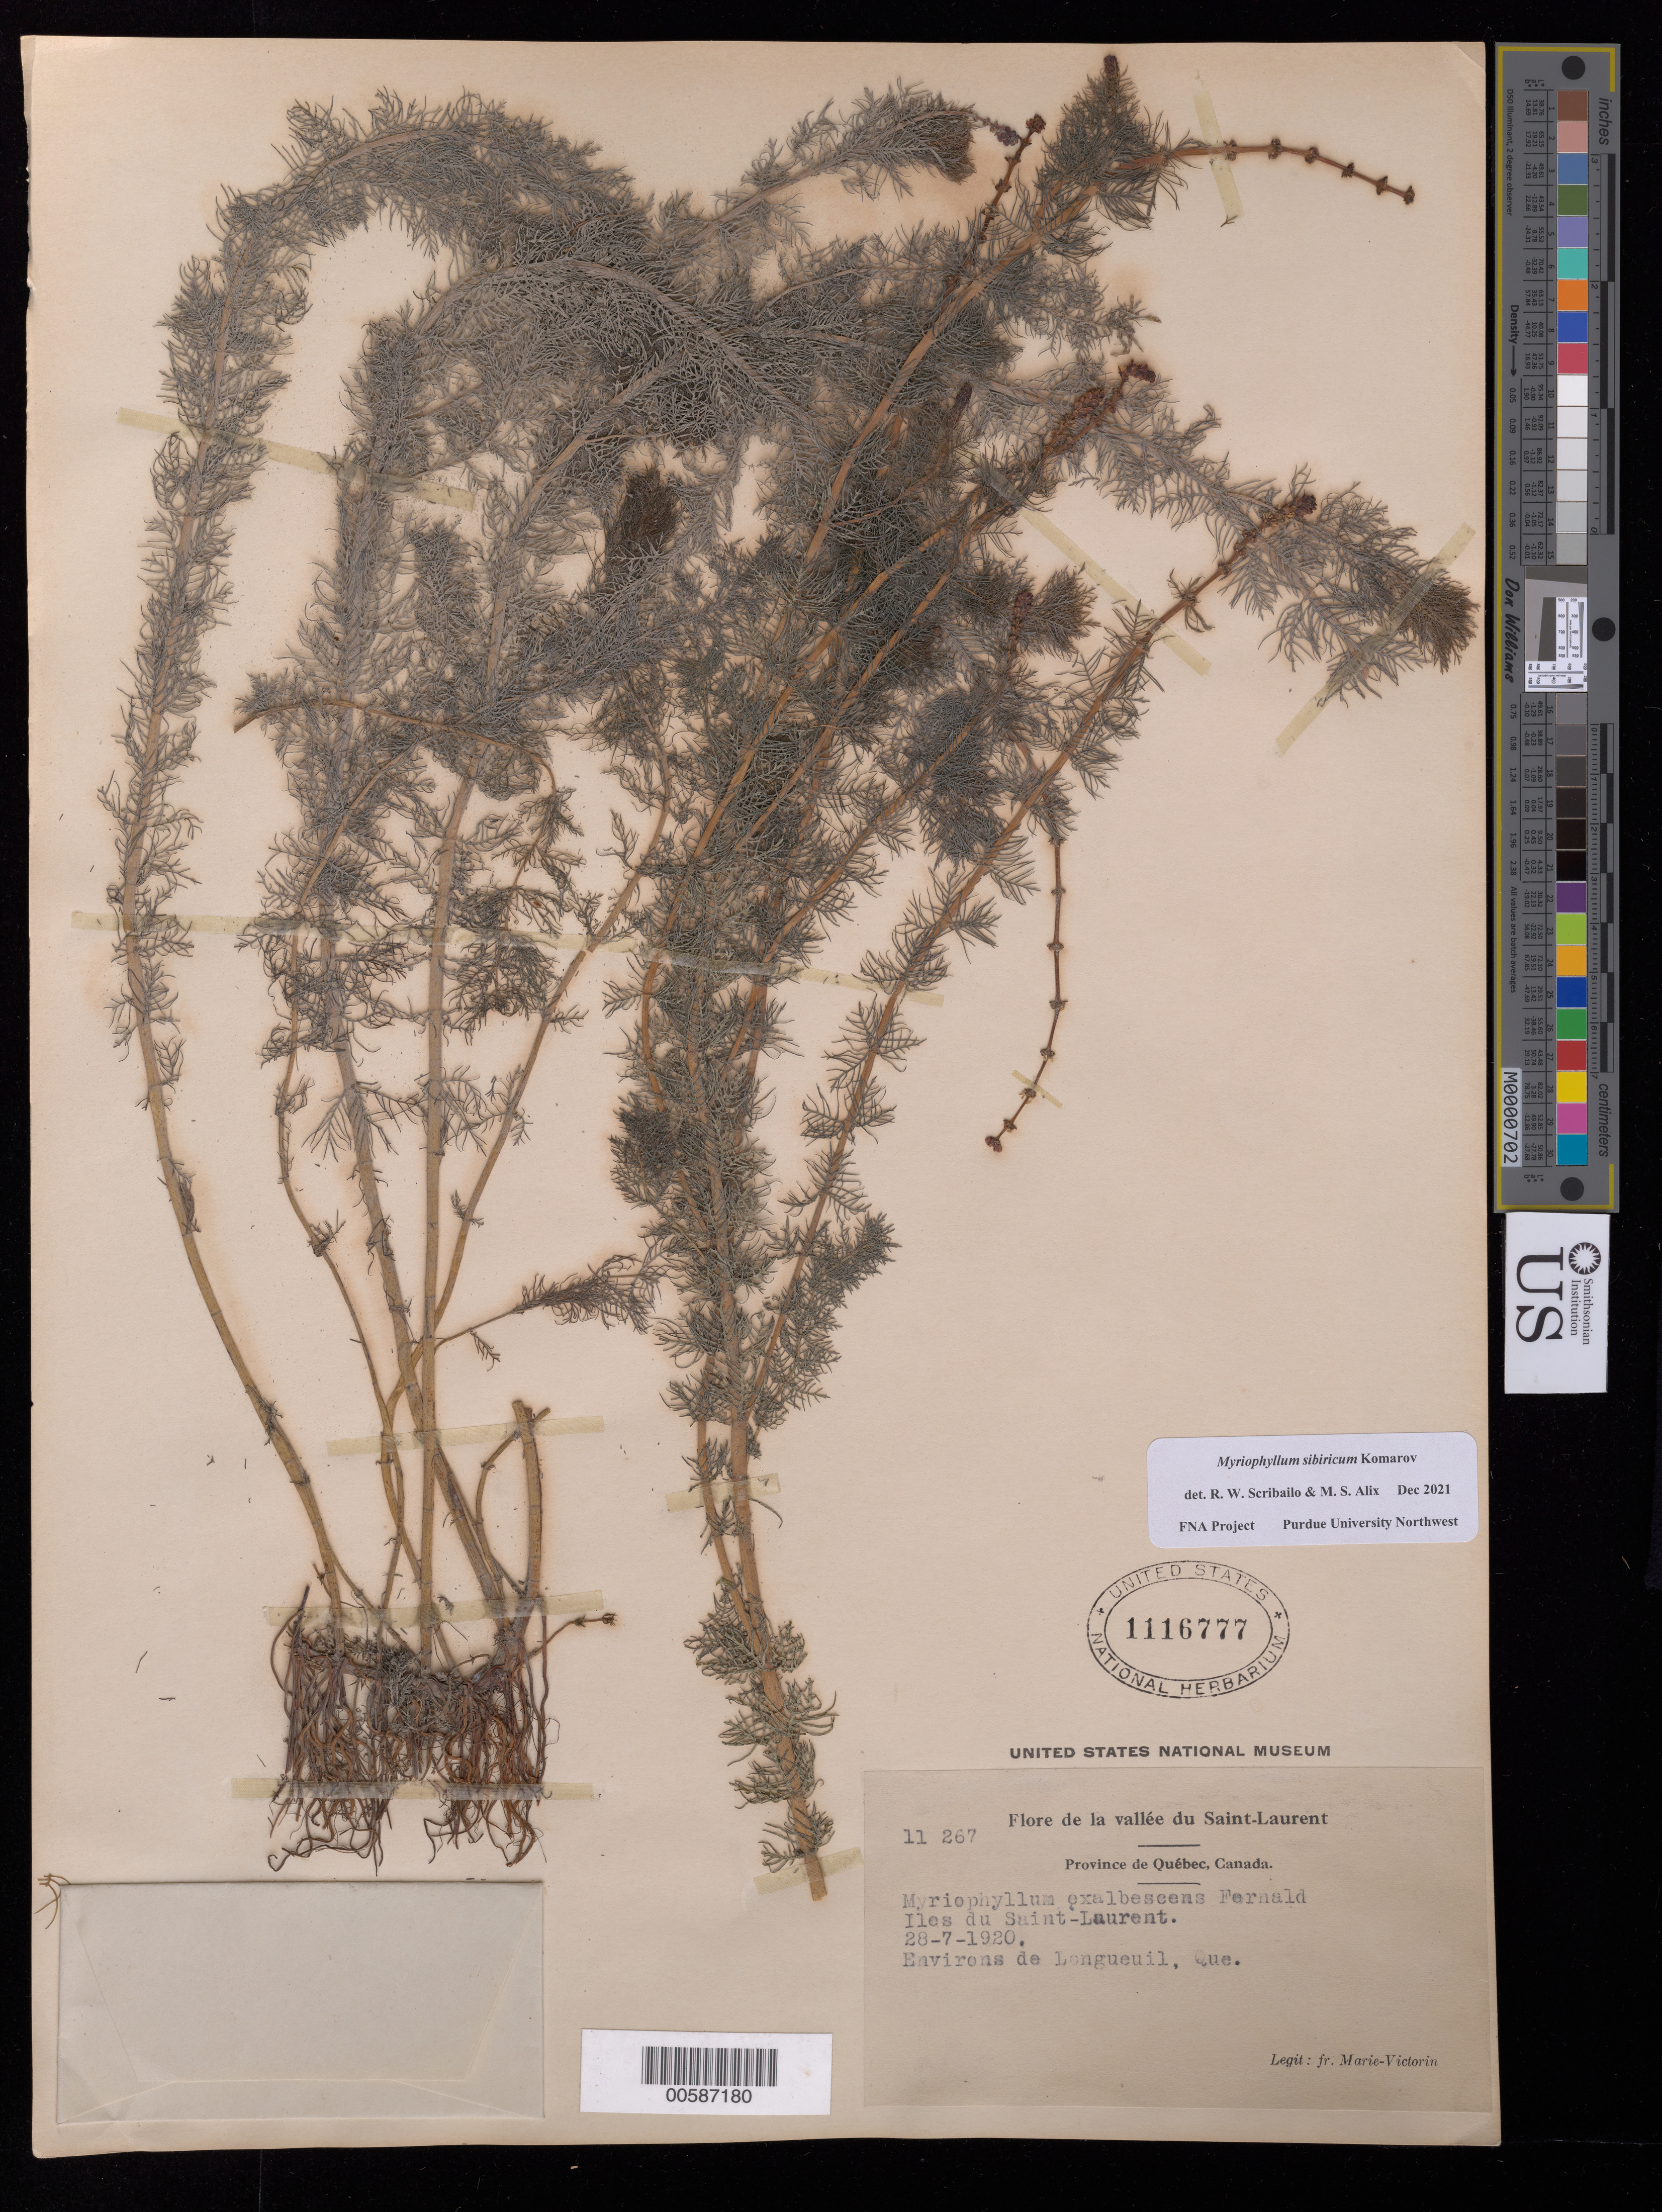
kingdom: Plantae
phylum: Tracheophyta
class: Magnoliopsida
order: Saxifragales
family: Haloragaceae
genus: Myriophyllum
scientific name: Myriophyllum sibiricum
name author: Kom.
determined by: Scribailo, R. W.; Alix, M. S.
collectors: Fr. Marie-Victorin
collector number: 11267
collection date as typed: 28 Jul 1920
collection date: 1920-07-28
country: Canada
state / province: Quebec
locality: Iles du Saint - Laurent, Environs de Longueuil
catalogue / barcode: US 1116777